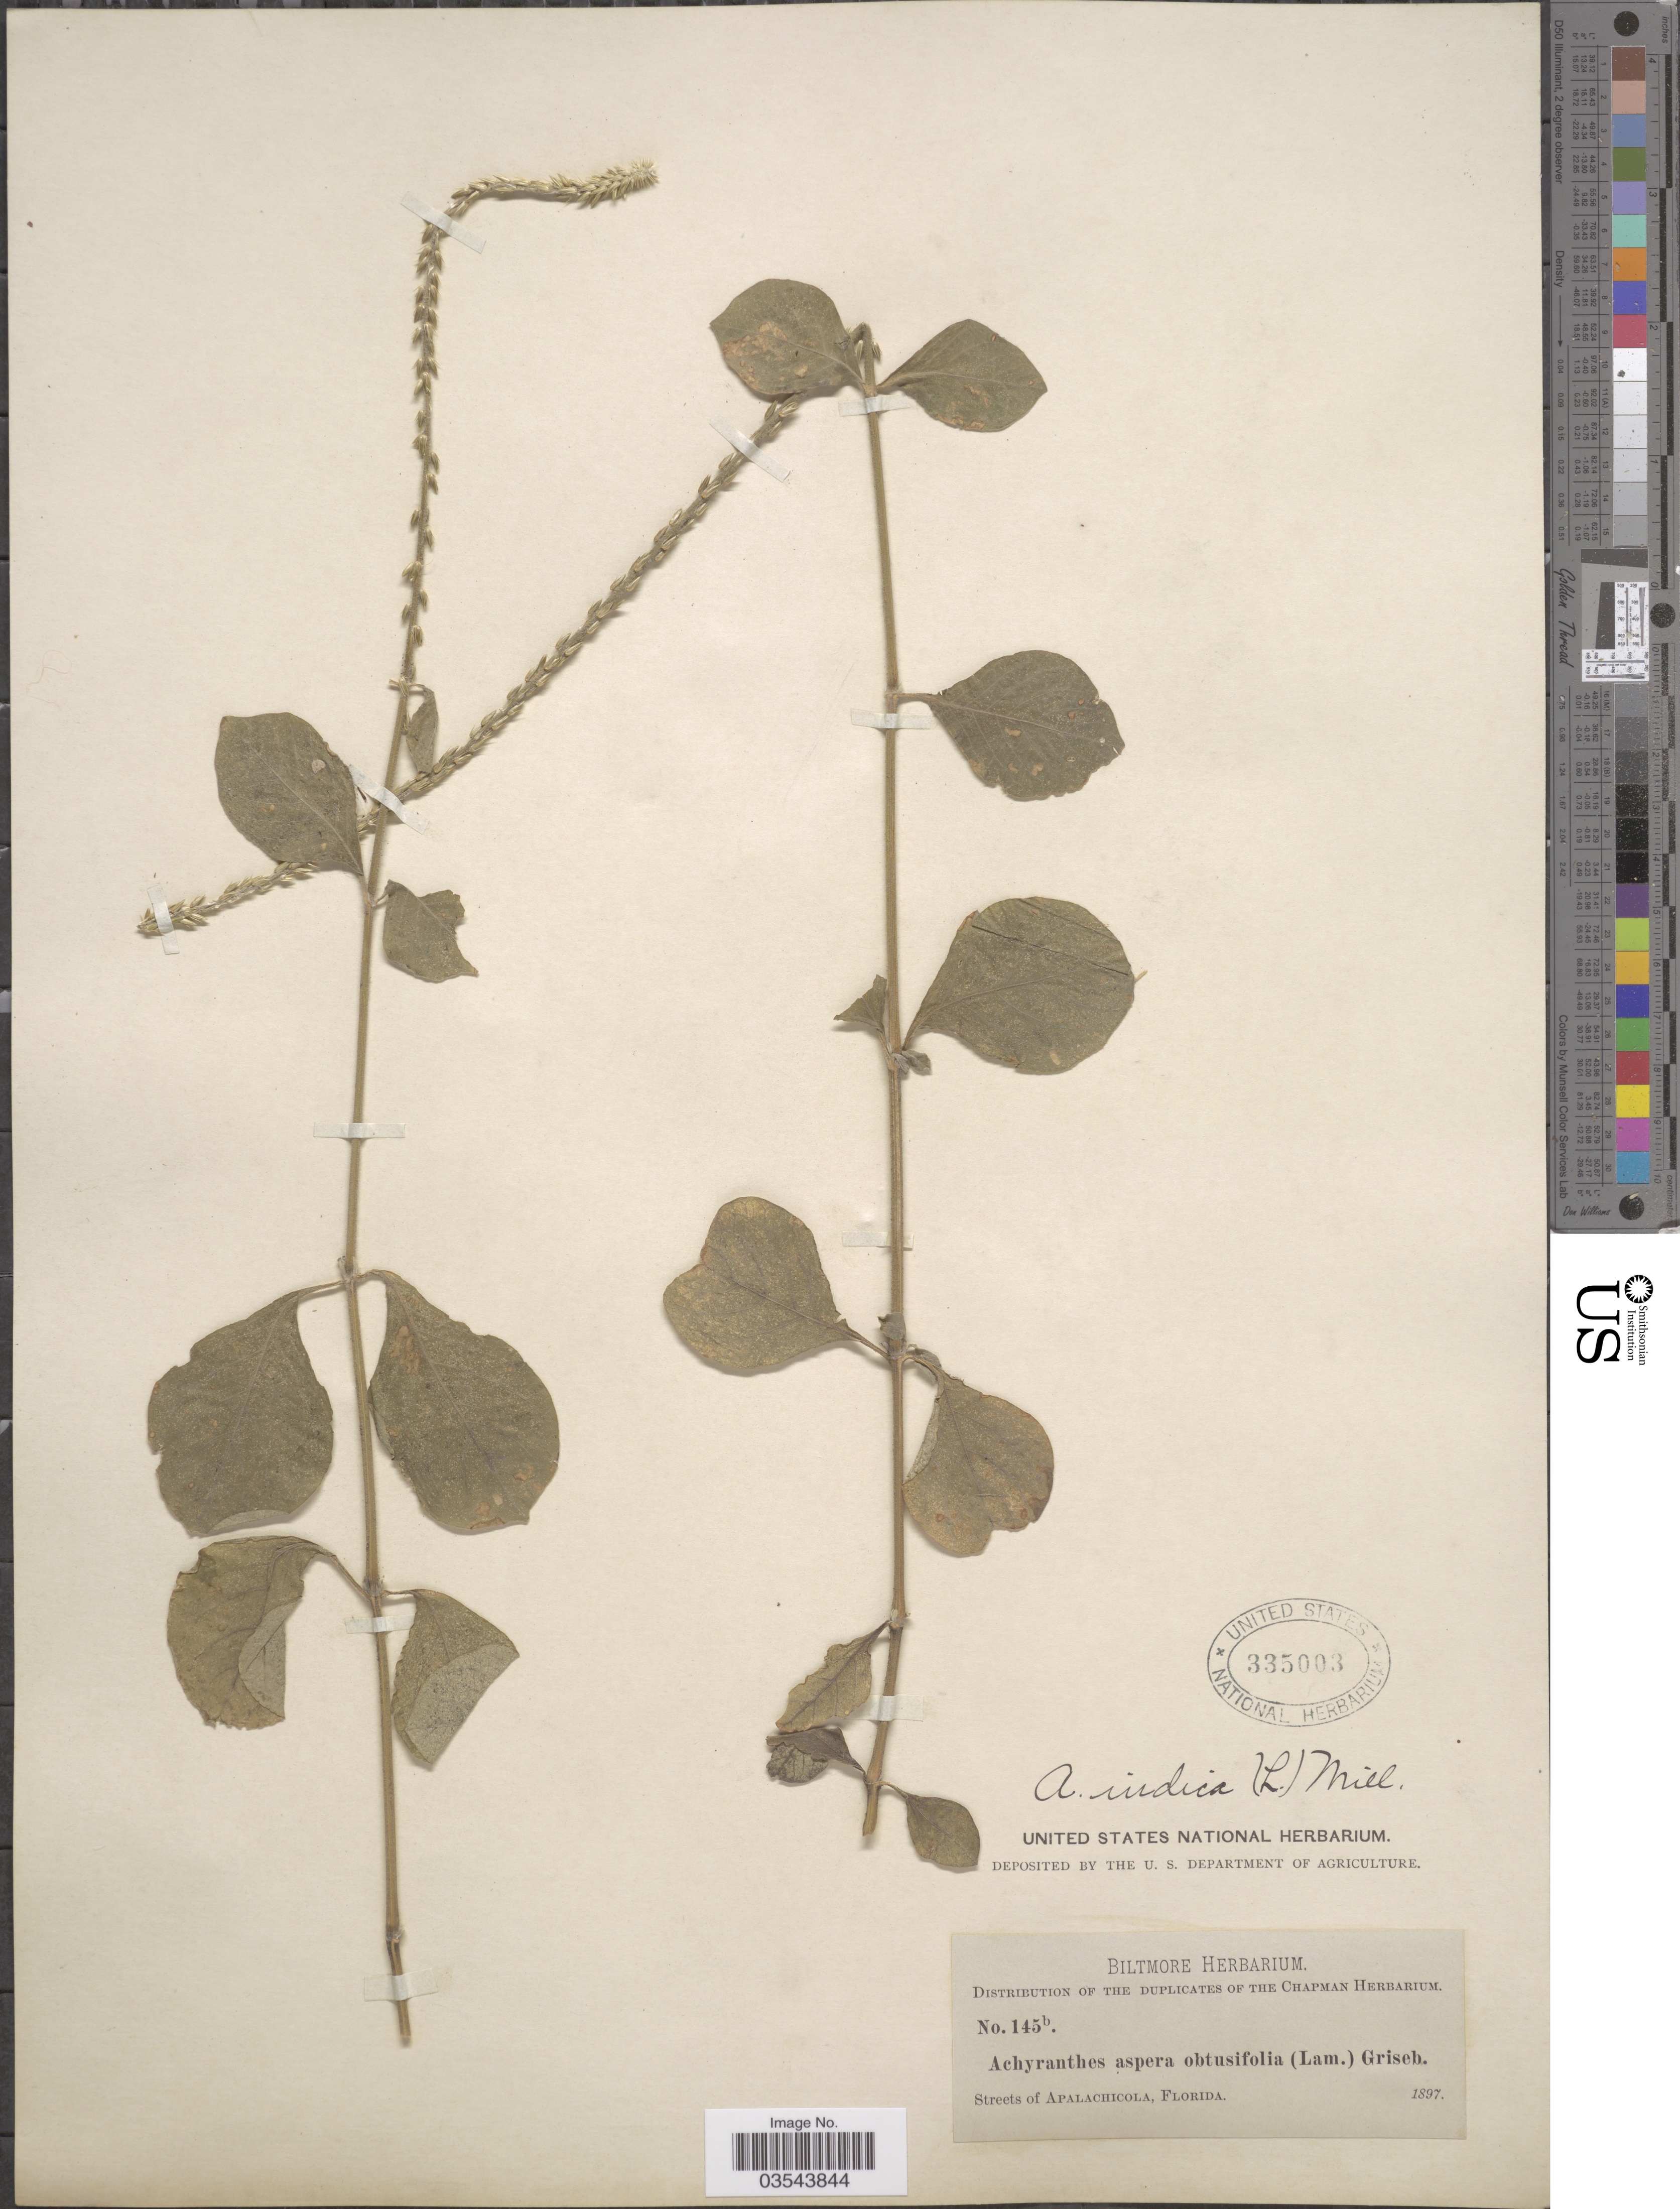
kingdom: Plantae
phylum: Tracheophyta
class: Magnoliopsida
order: Caryophyllales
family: Amaranthaceae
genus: Achyranthes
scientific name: Achyranthes indica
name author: (L.) Mill.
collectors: ex herb. Biltmore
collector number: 145b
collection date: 1897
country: United States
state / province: Florida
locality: Streets of Apalachicola.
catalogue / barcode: US 335003